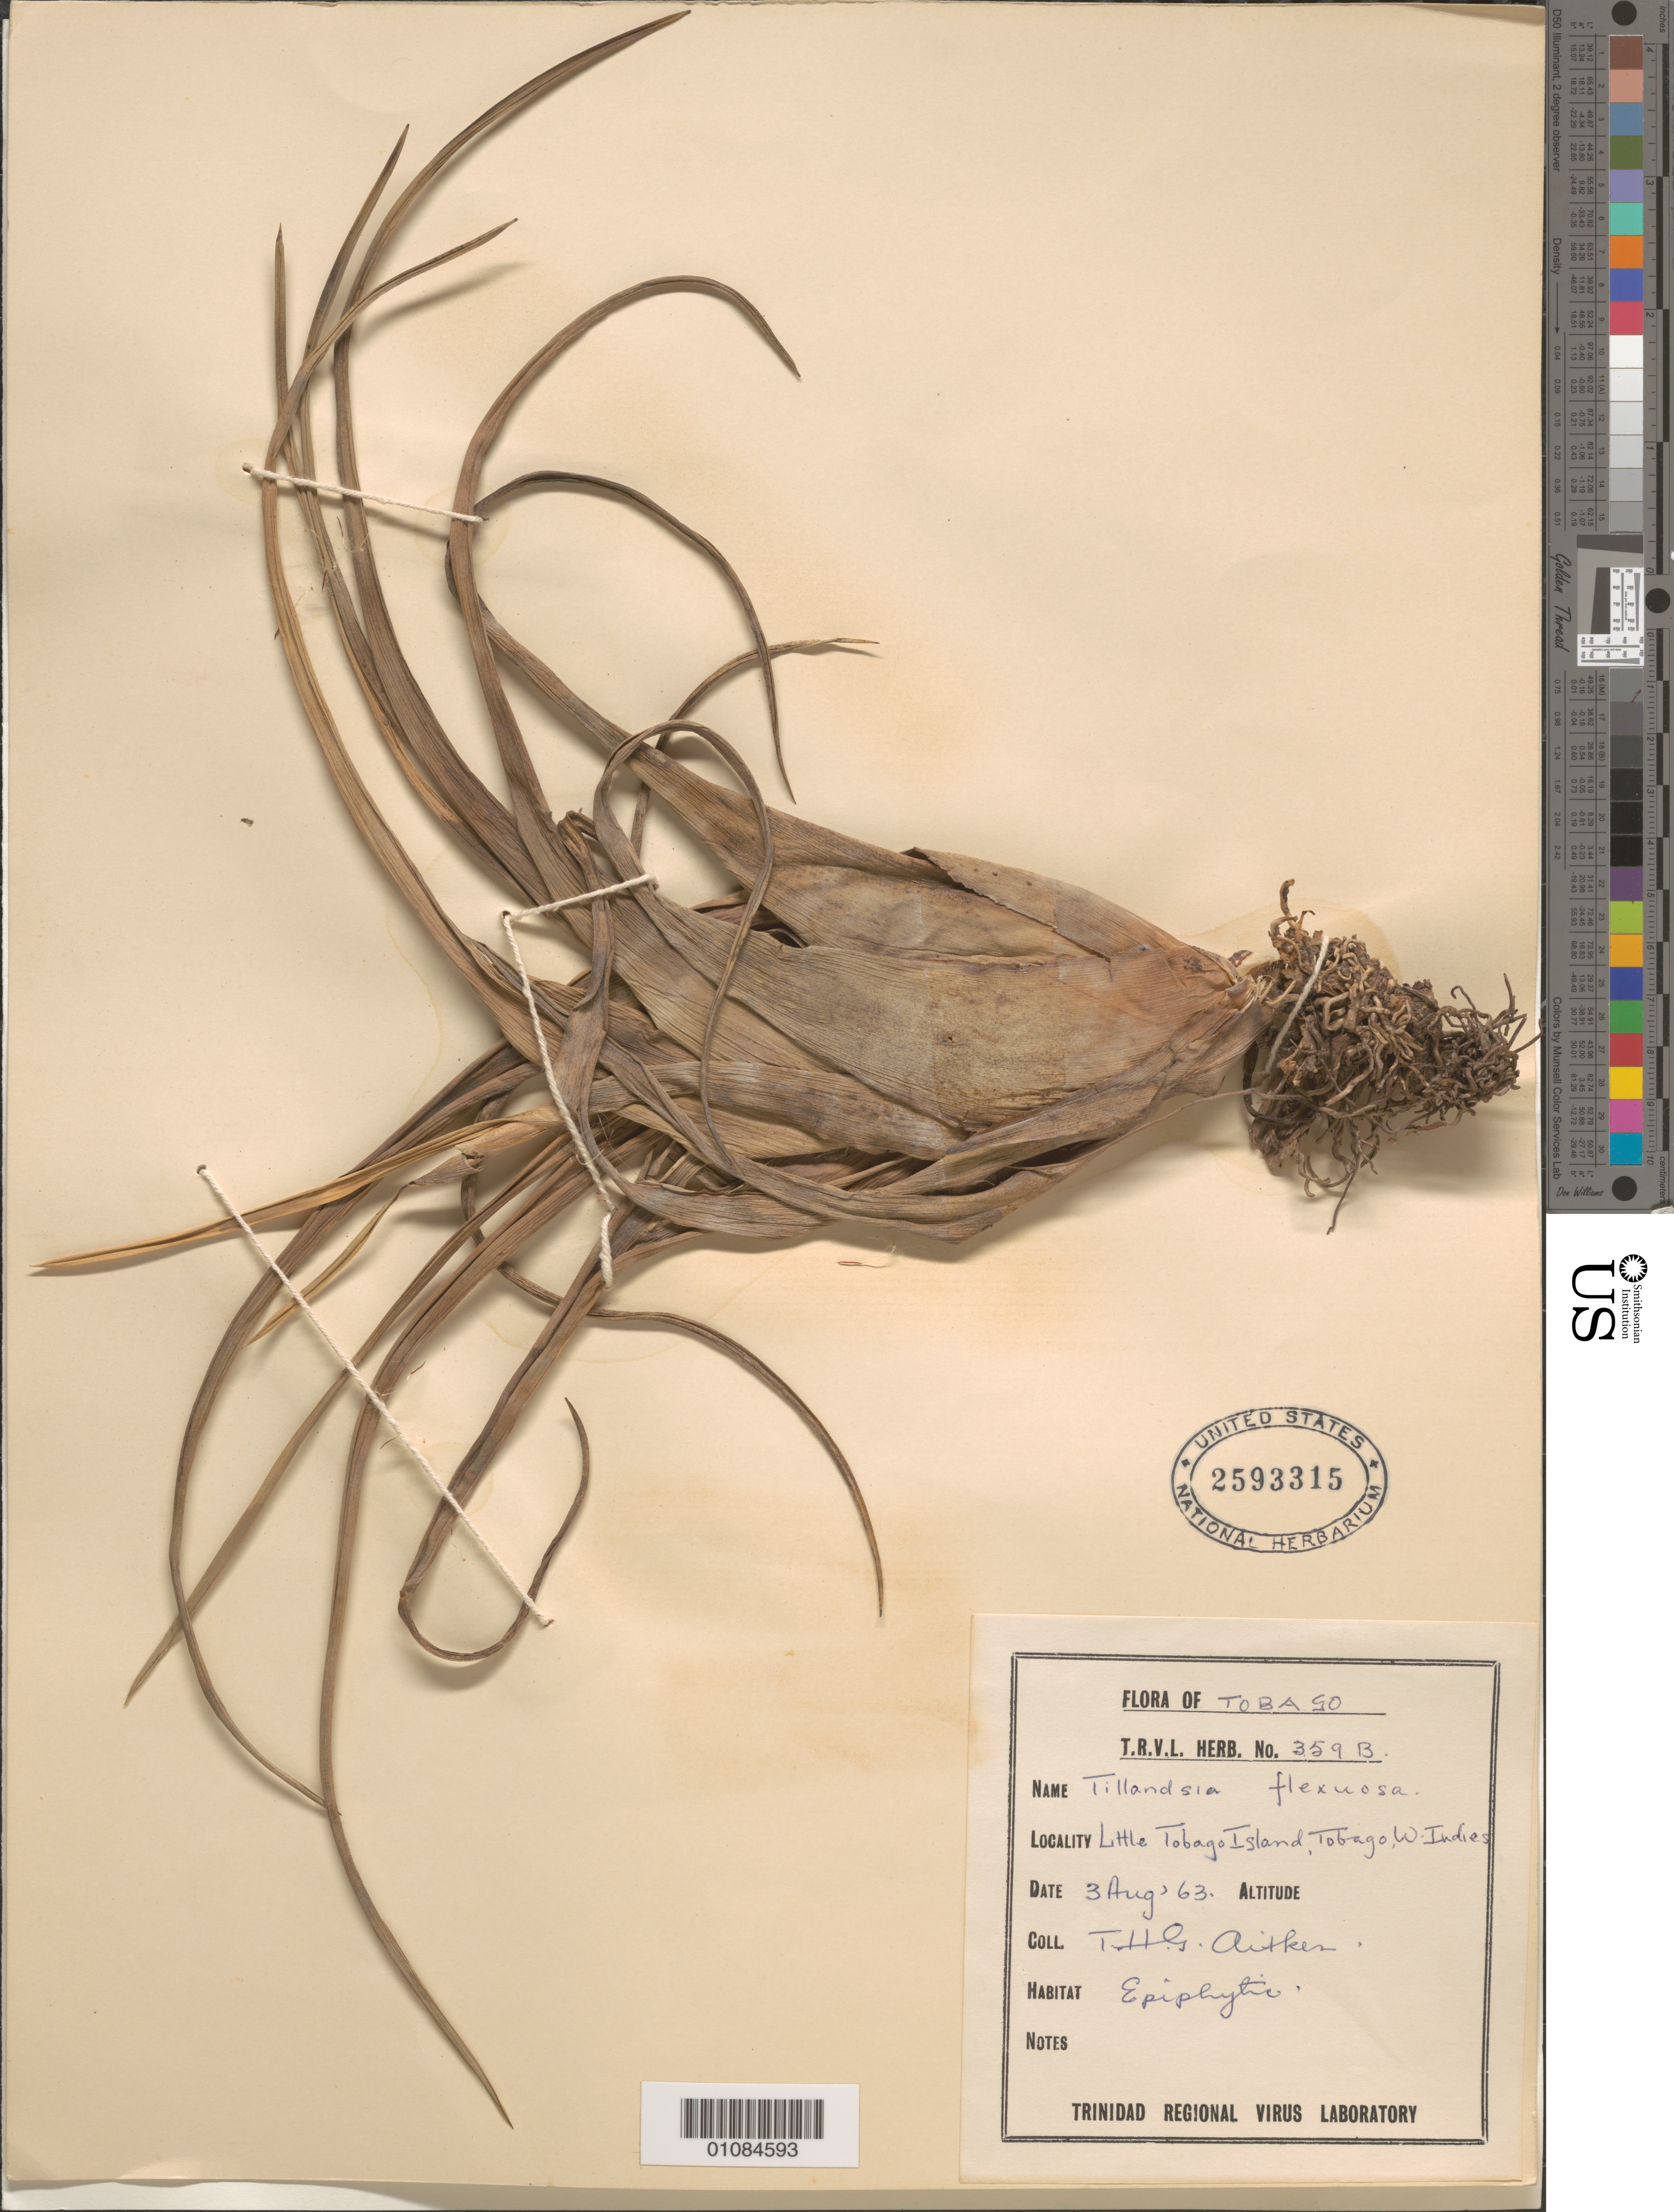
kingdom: Plantae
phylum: Tracheophyta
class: Liliopsida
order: Poales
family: Bromeliaceae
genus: Tillandsia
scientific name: Tillandsia flexuosa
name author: Sw.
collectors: T. Aitken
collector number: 359B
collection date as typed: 03 Aug 1963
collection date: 1963-08-03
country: Trinidad and Tobago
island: Tobago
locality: Little Tobago Island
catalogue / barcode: US 2593315